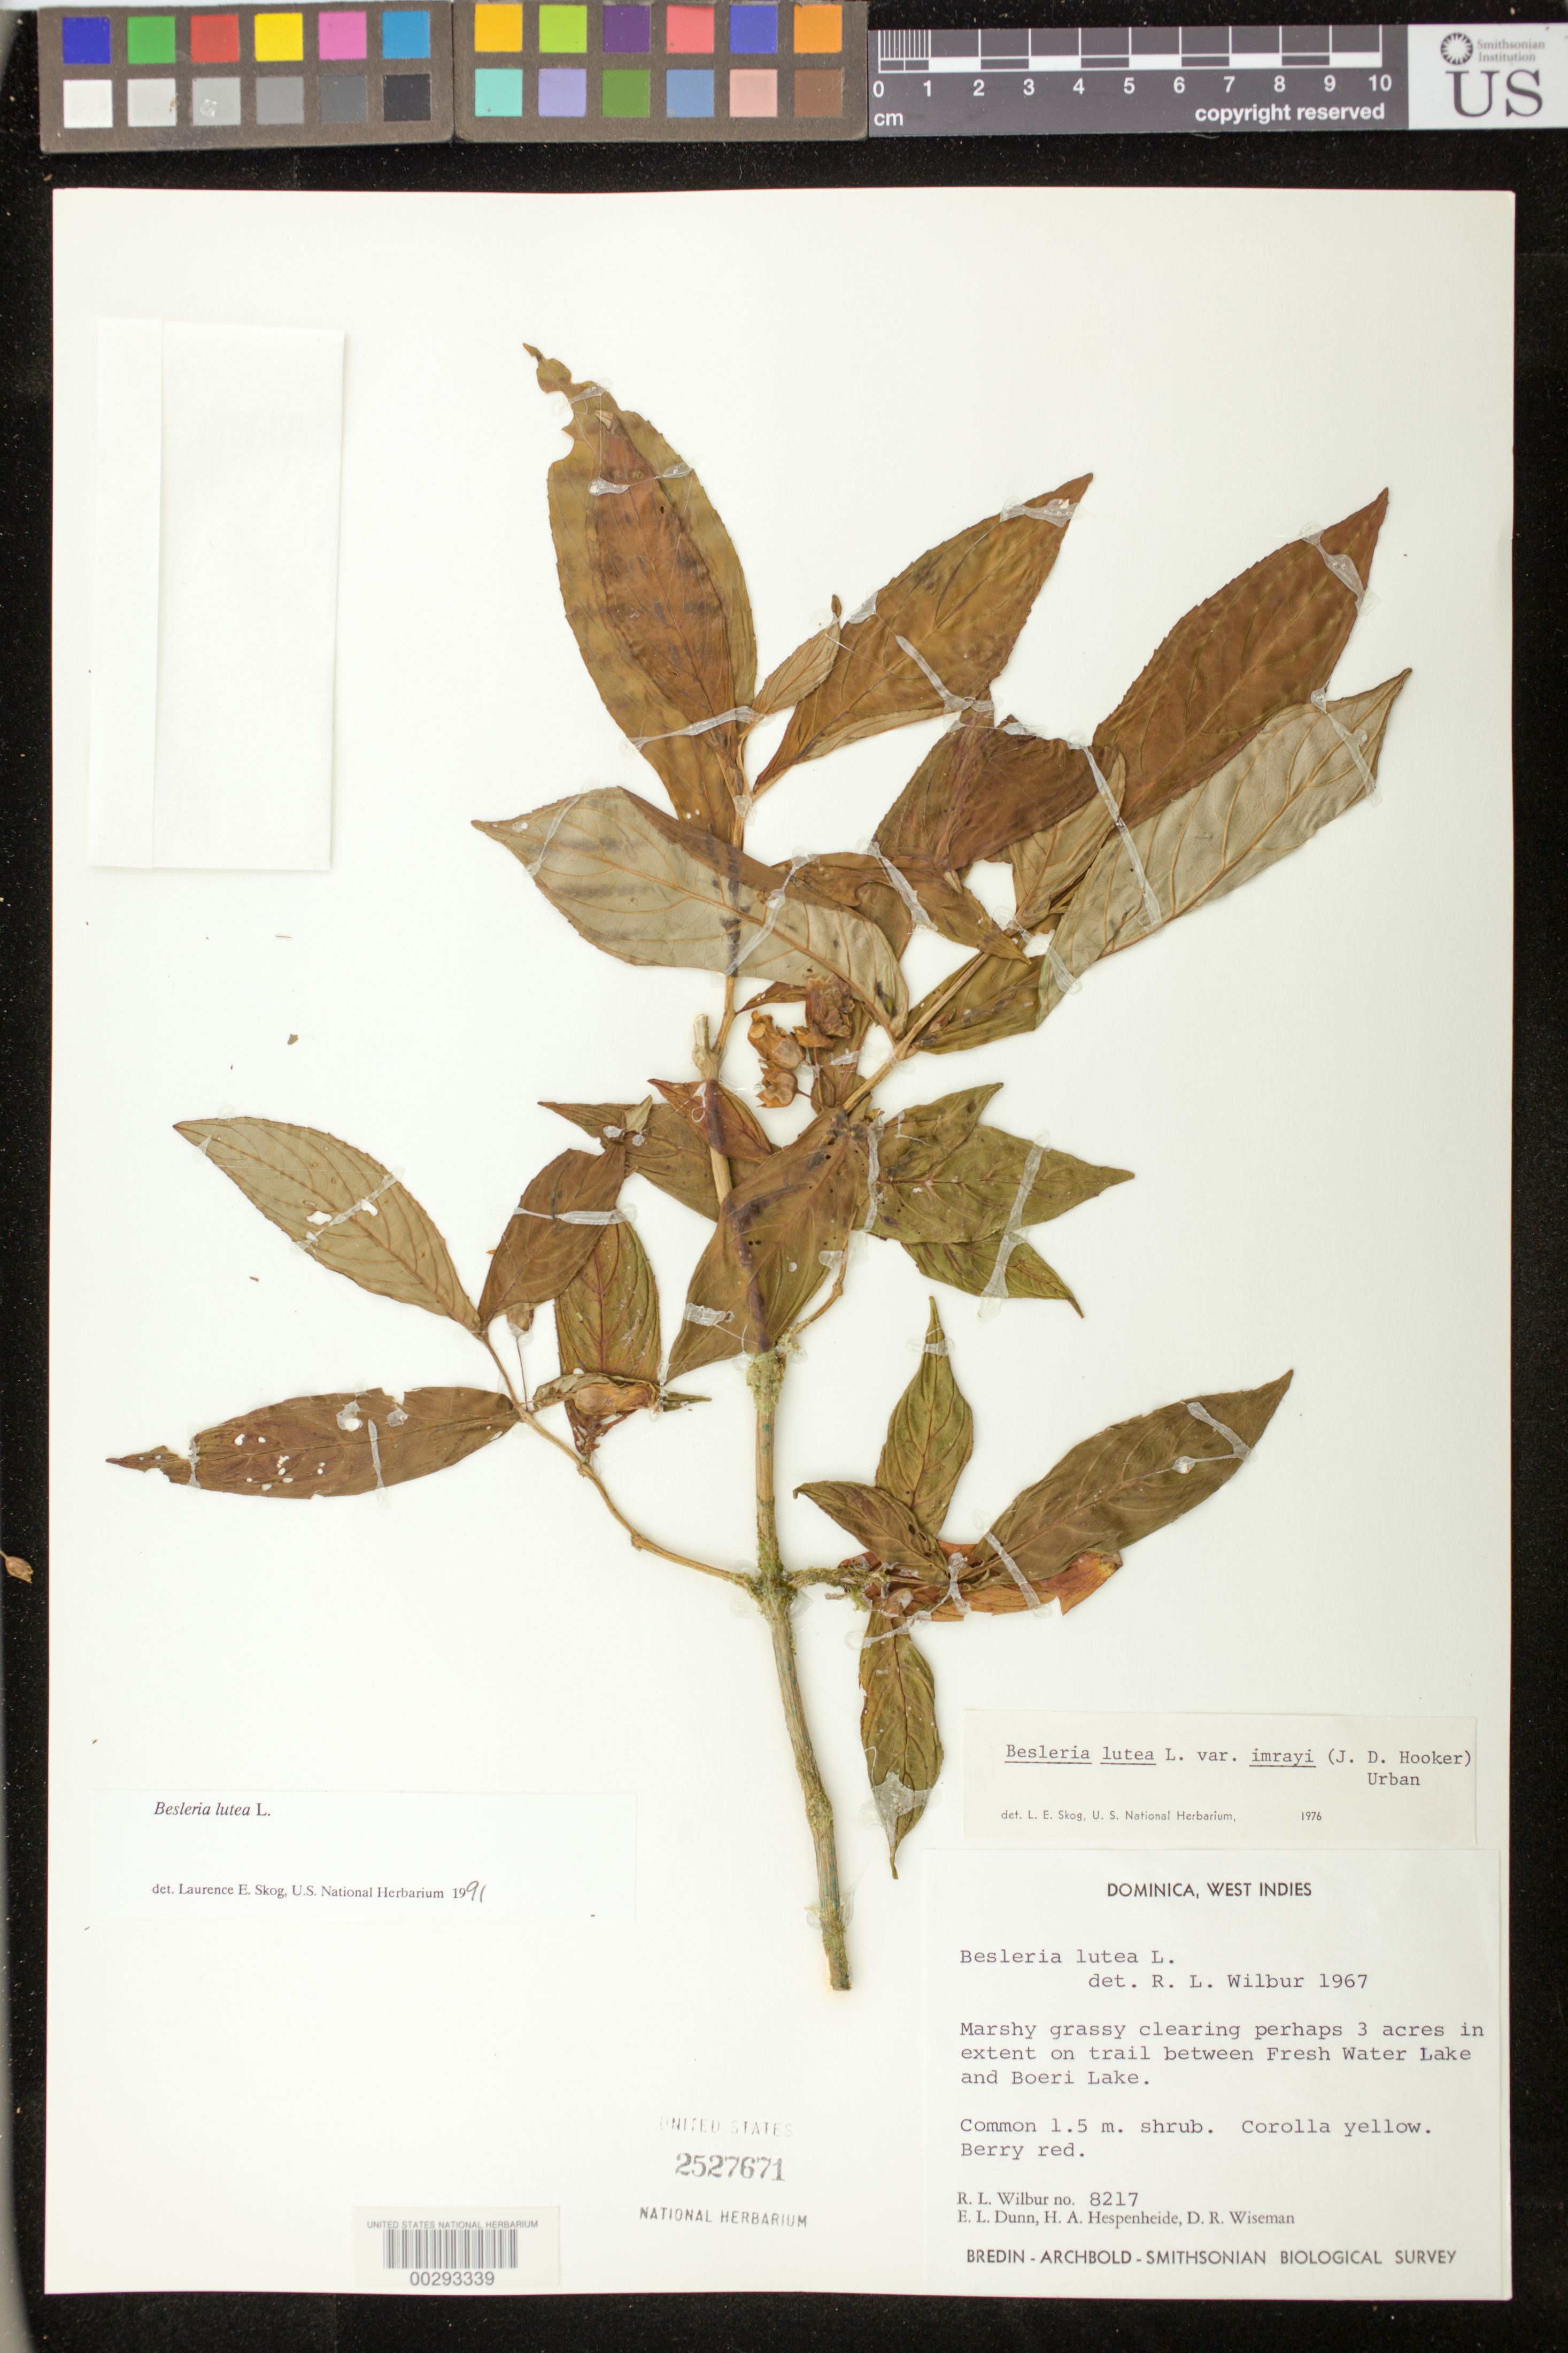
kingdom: Plantae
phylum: Tracheophyta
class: Magnoliopsida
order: Lamiales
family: Gesneriaceae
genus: Besleria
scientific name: Besleria lutea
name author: L.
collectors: R. L. Wilbur, E. Dunn, H. A. Hespenheide & D. R. Wiseman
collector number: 8217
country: Dominica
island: Dominica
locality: Between Fresh Water Lake and Boeri Lake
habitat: Marshy grassy clearing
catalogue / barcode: US 2527671